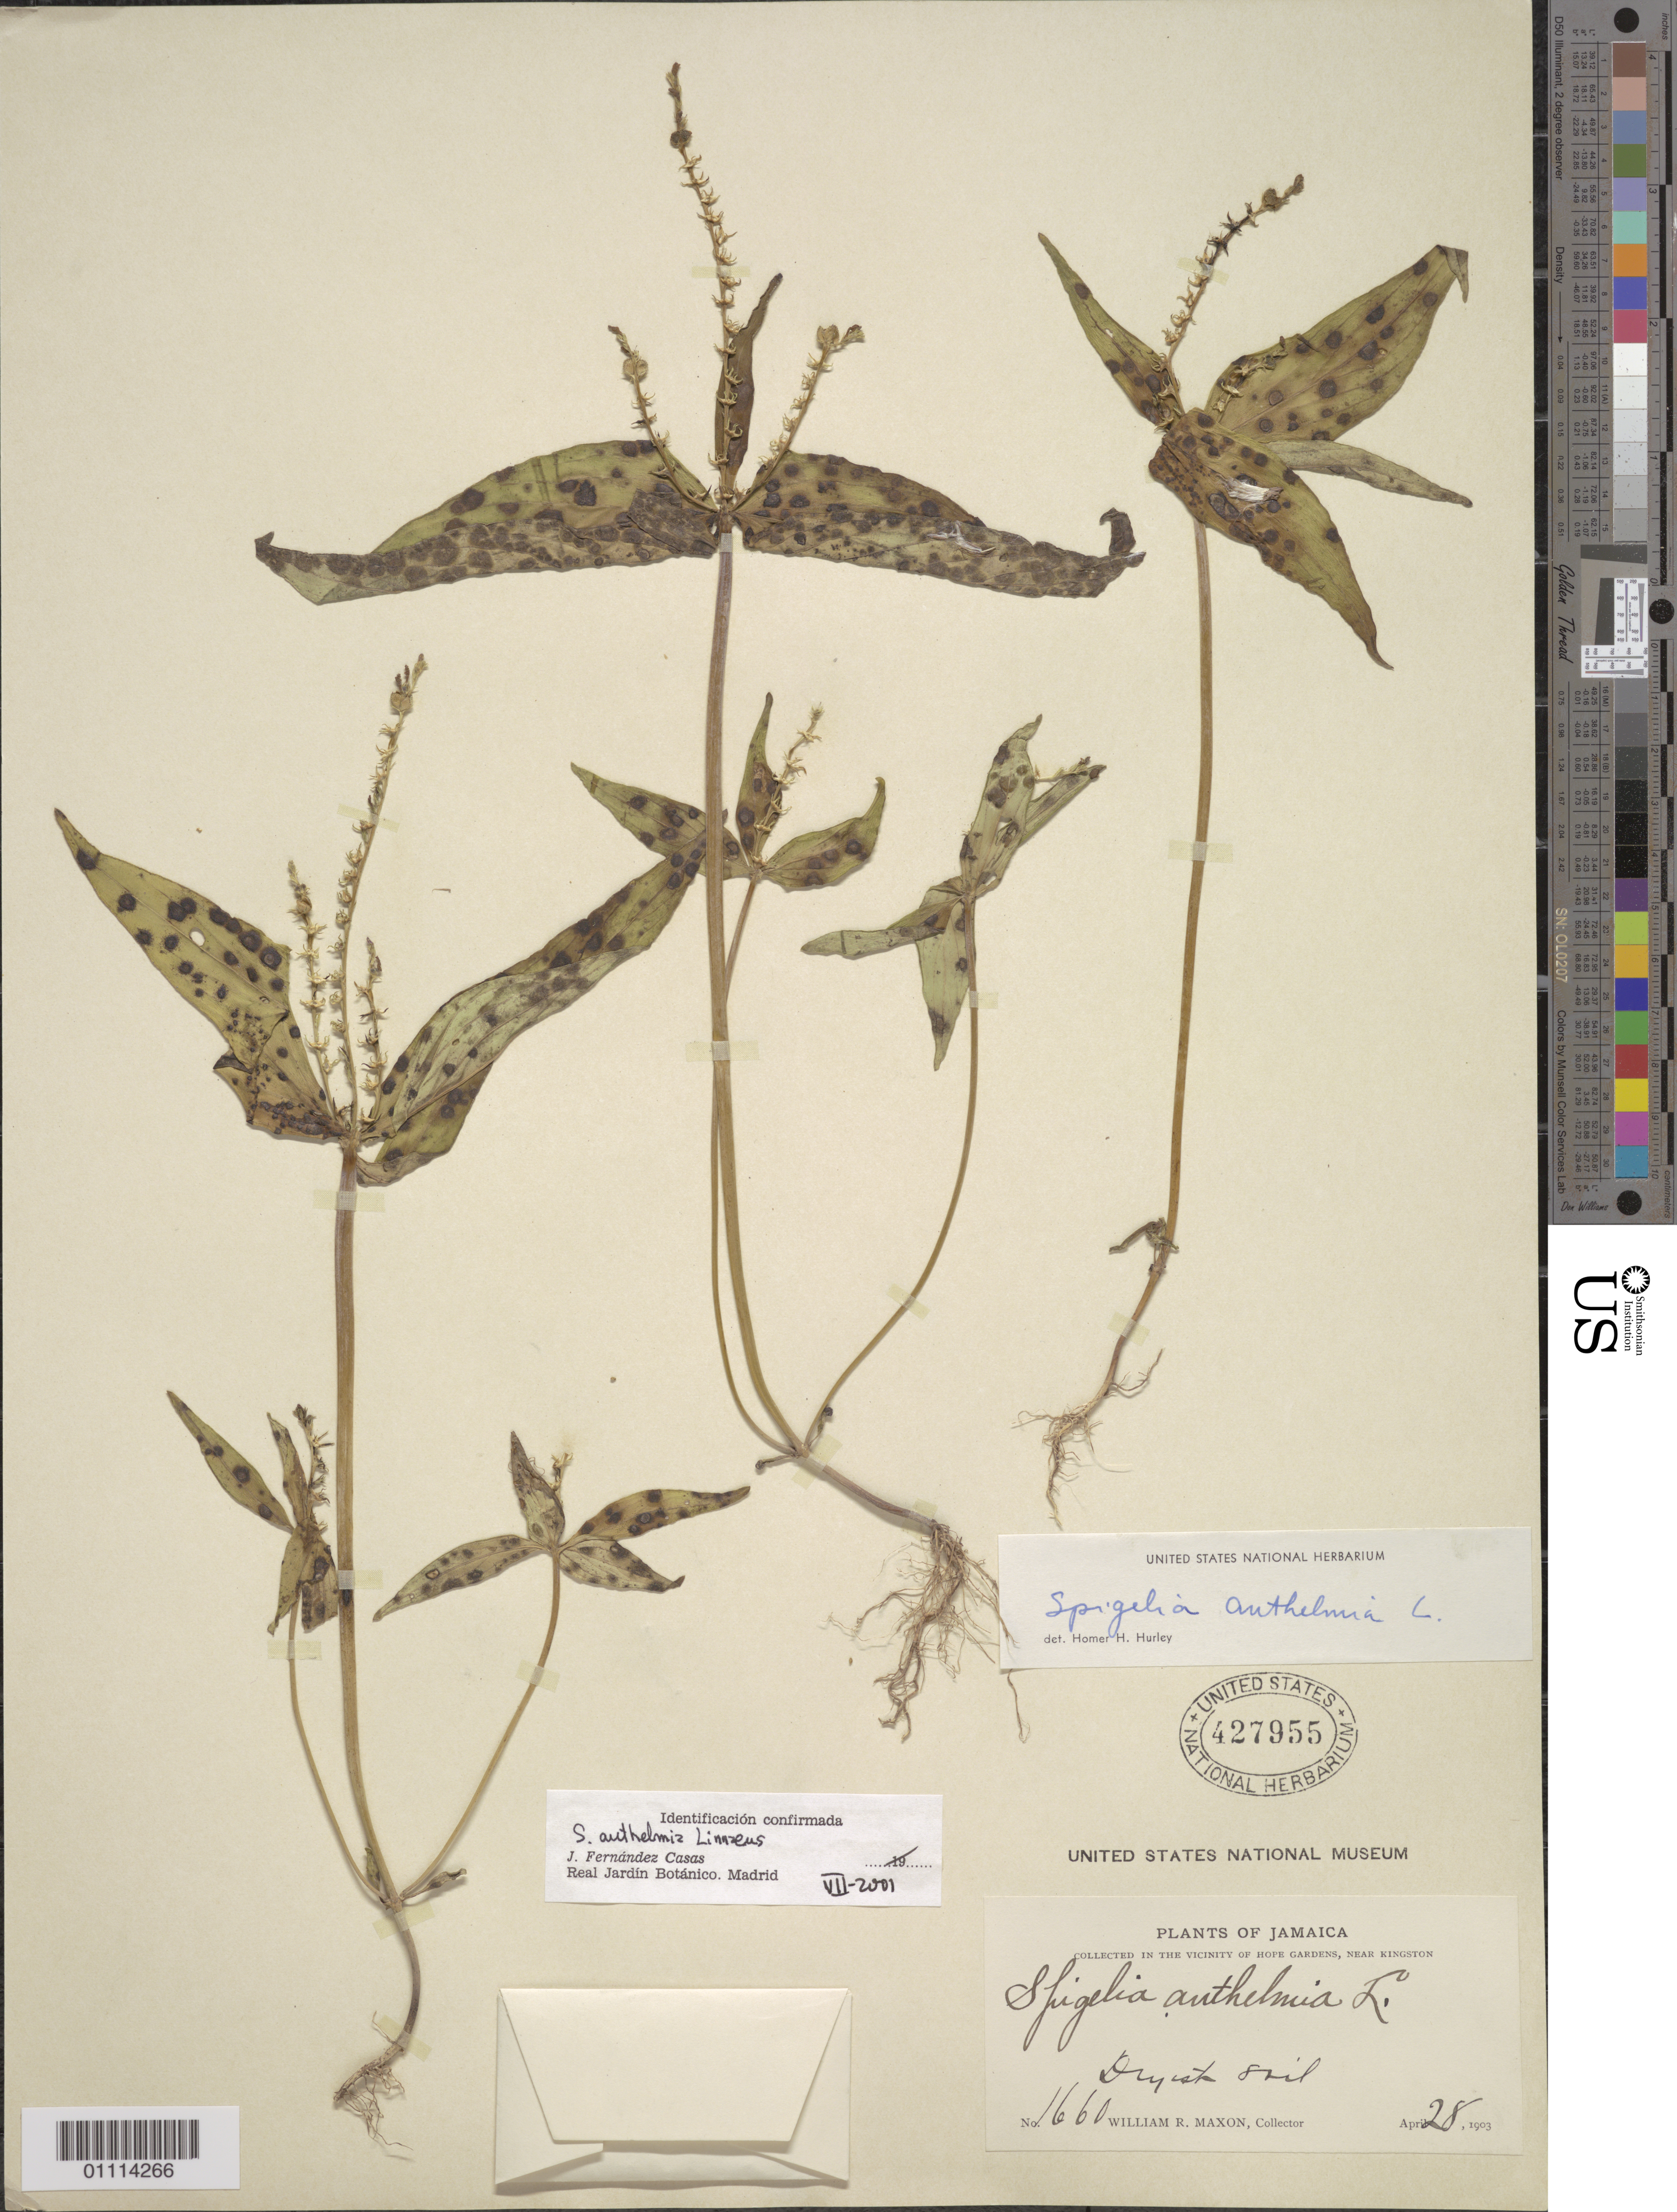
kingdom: Plantae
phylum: Tracheophyta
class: Magnoliopsida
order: Gentianales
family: Loganiaceae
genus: Spigelia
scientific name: Spigelia anthelmia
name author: L.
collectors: W. R. Maxon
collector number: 1660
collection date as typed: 28 Apr 1903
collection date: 1903-04-28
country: Jamaica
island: Jamaica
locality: Dryish soil.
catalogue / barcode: US 427955